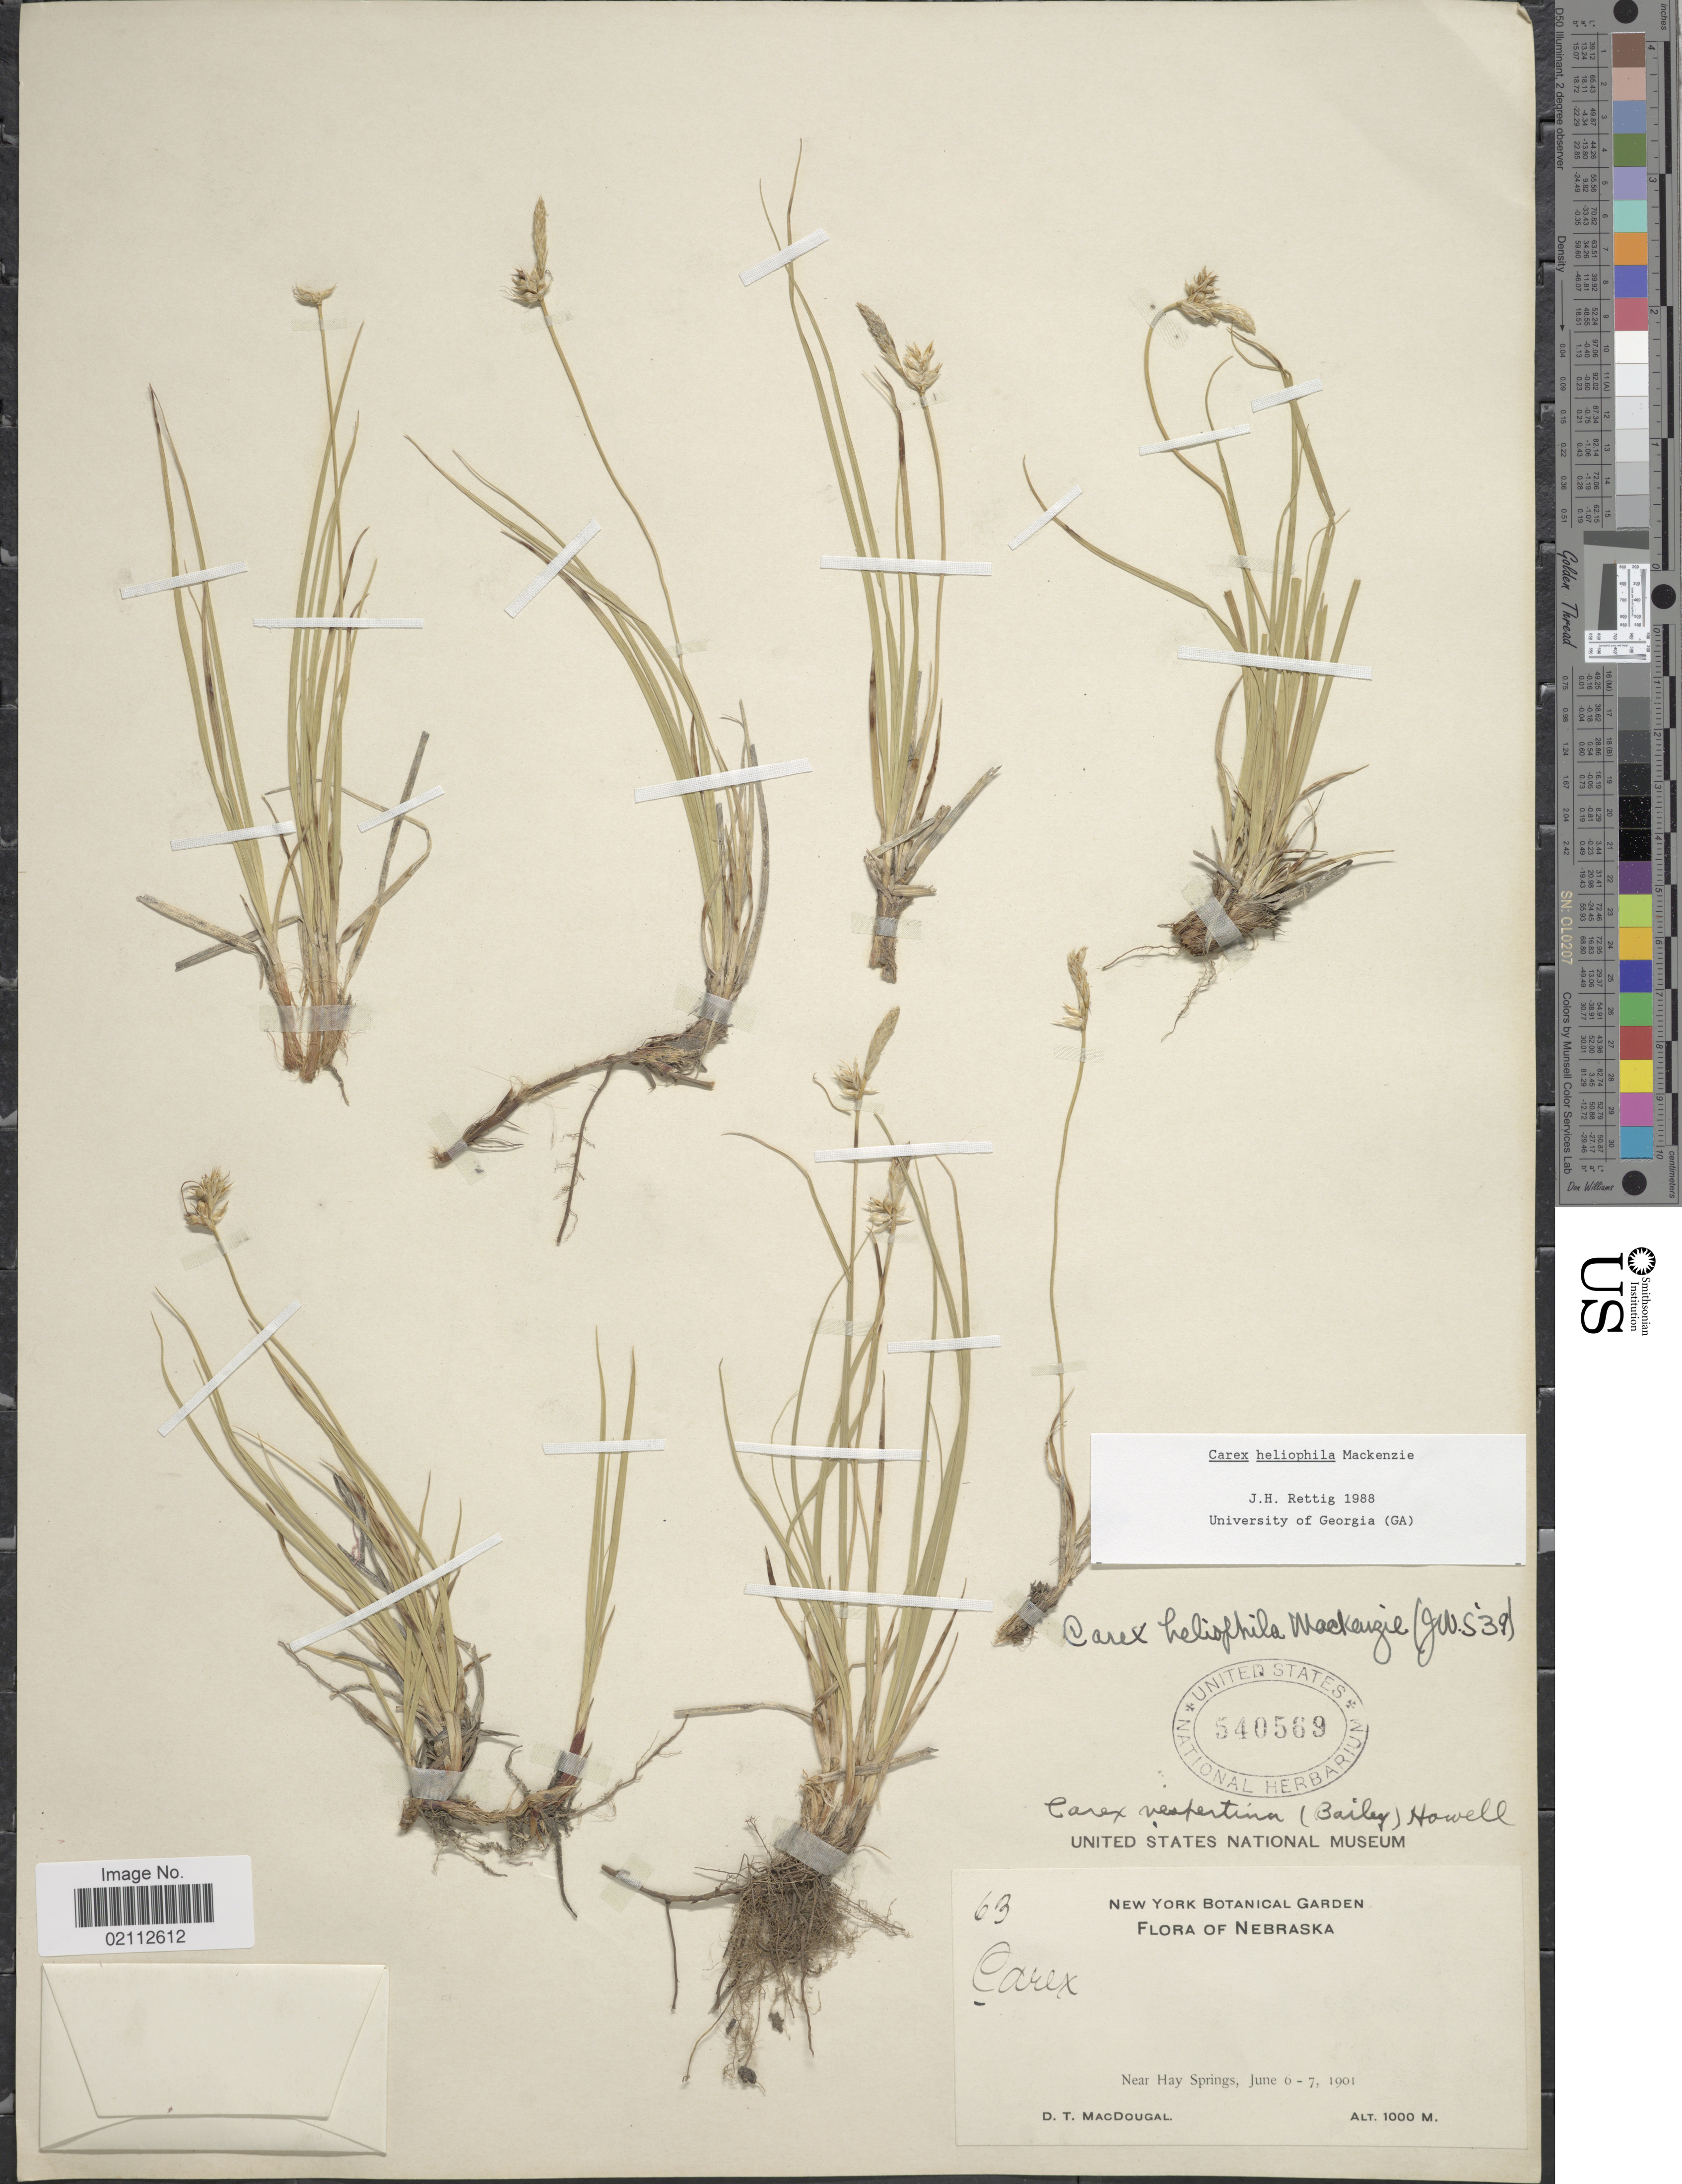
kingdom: Plantae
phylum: Tracheophyta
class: Liliopsida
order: Poales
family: Cyperaceae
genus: Carex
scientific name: Carex heliophila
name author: Mack.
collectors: D. T. MacDougal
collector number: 63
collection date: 1901-06-06/1901-06-07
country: United States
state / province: Nebraska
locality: Near Hay Springs.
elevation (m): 1000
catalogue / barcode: US 540569